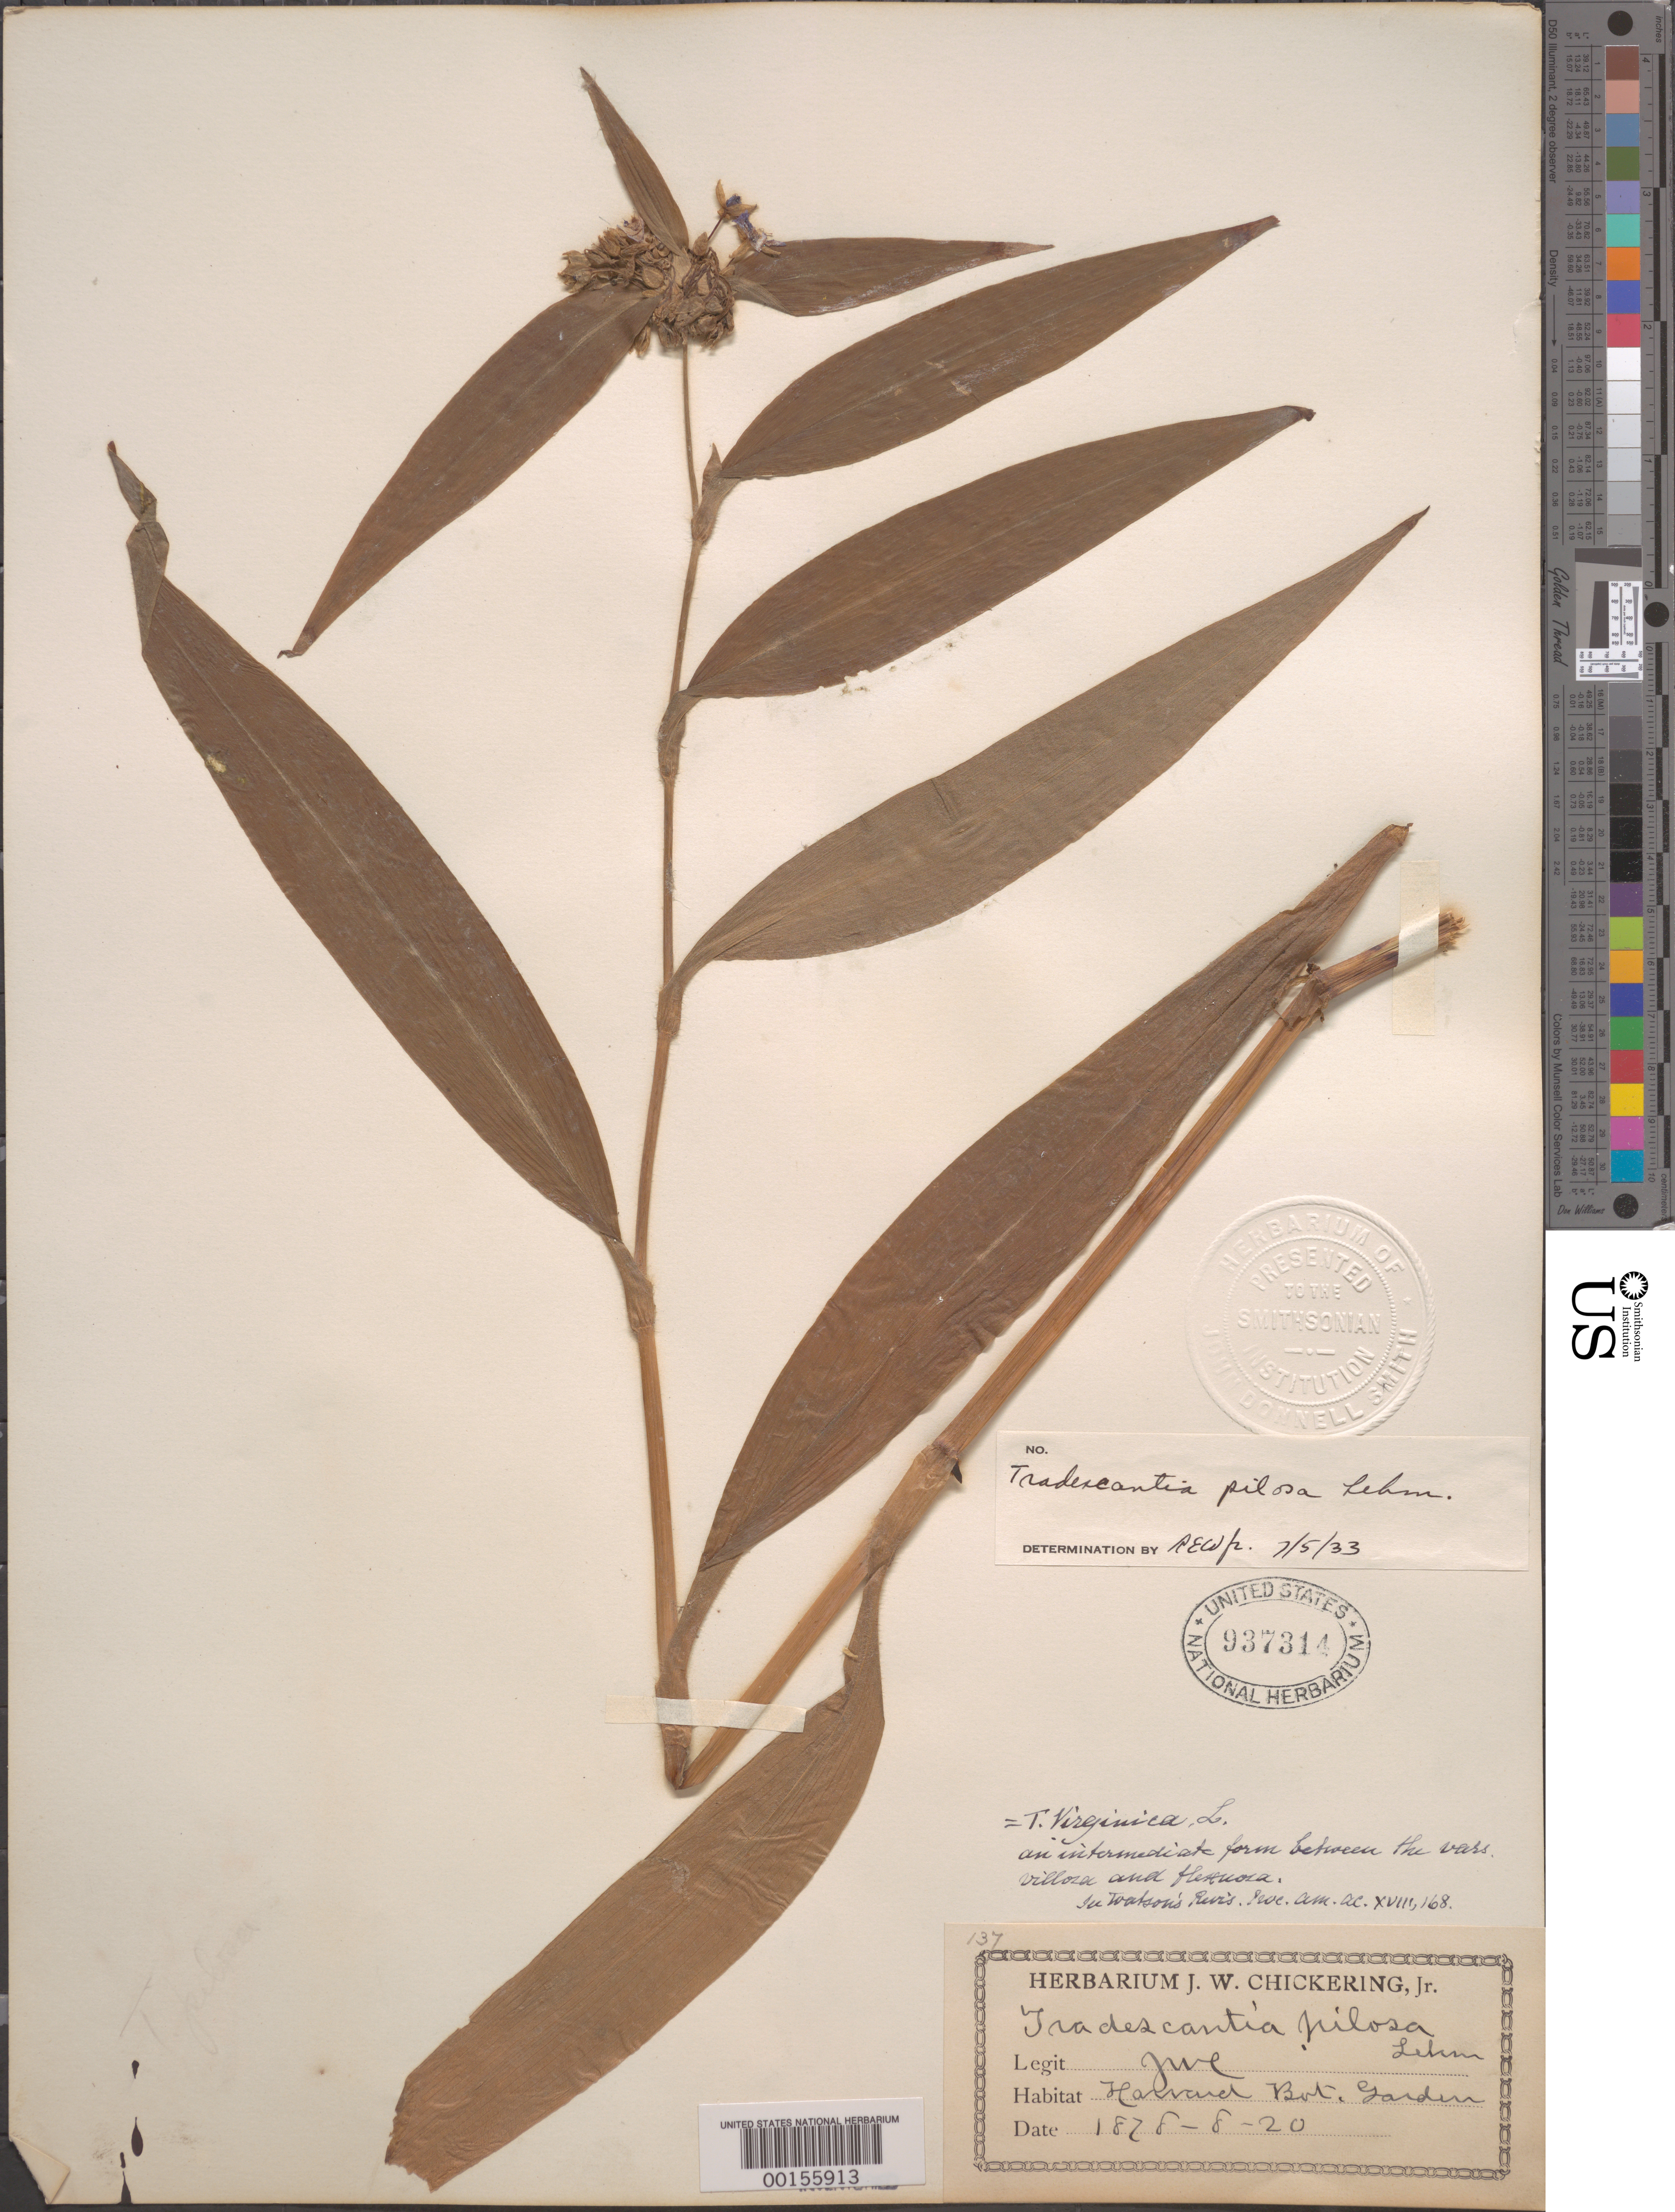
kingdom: Plantae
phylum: Tracheophyta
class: Liliopsida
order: Commelinales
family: Commelinaceae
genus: Tradescantia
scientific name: Tradescantia subaspera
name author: Ker Gawl.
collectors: J. W. Chickering Jr.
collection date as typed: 20 Aug 1878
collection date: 1878-08-20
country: United States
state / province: Washington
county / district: Spokane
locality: Spokane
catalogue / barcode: US 937314